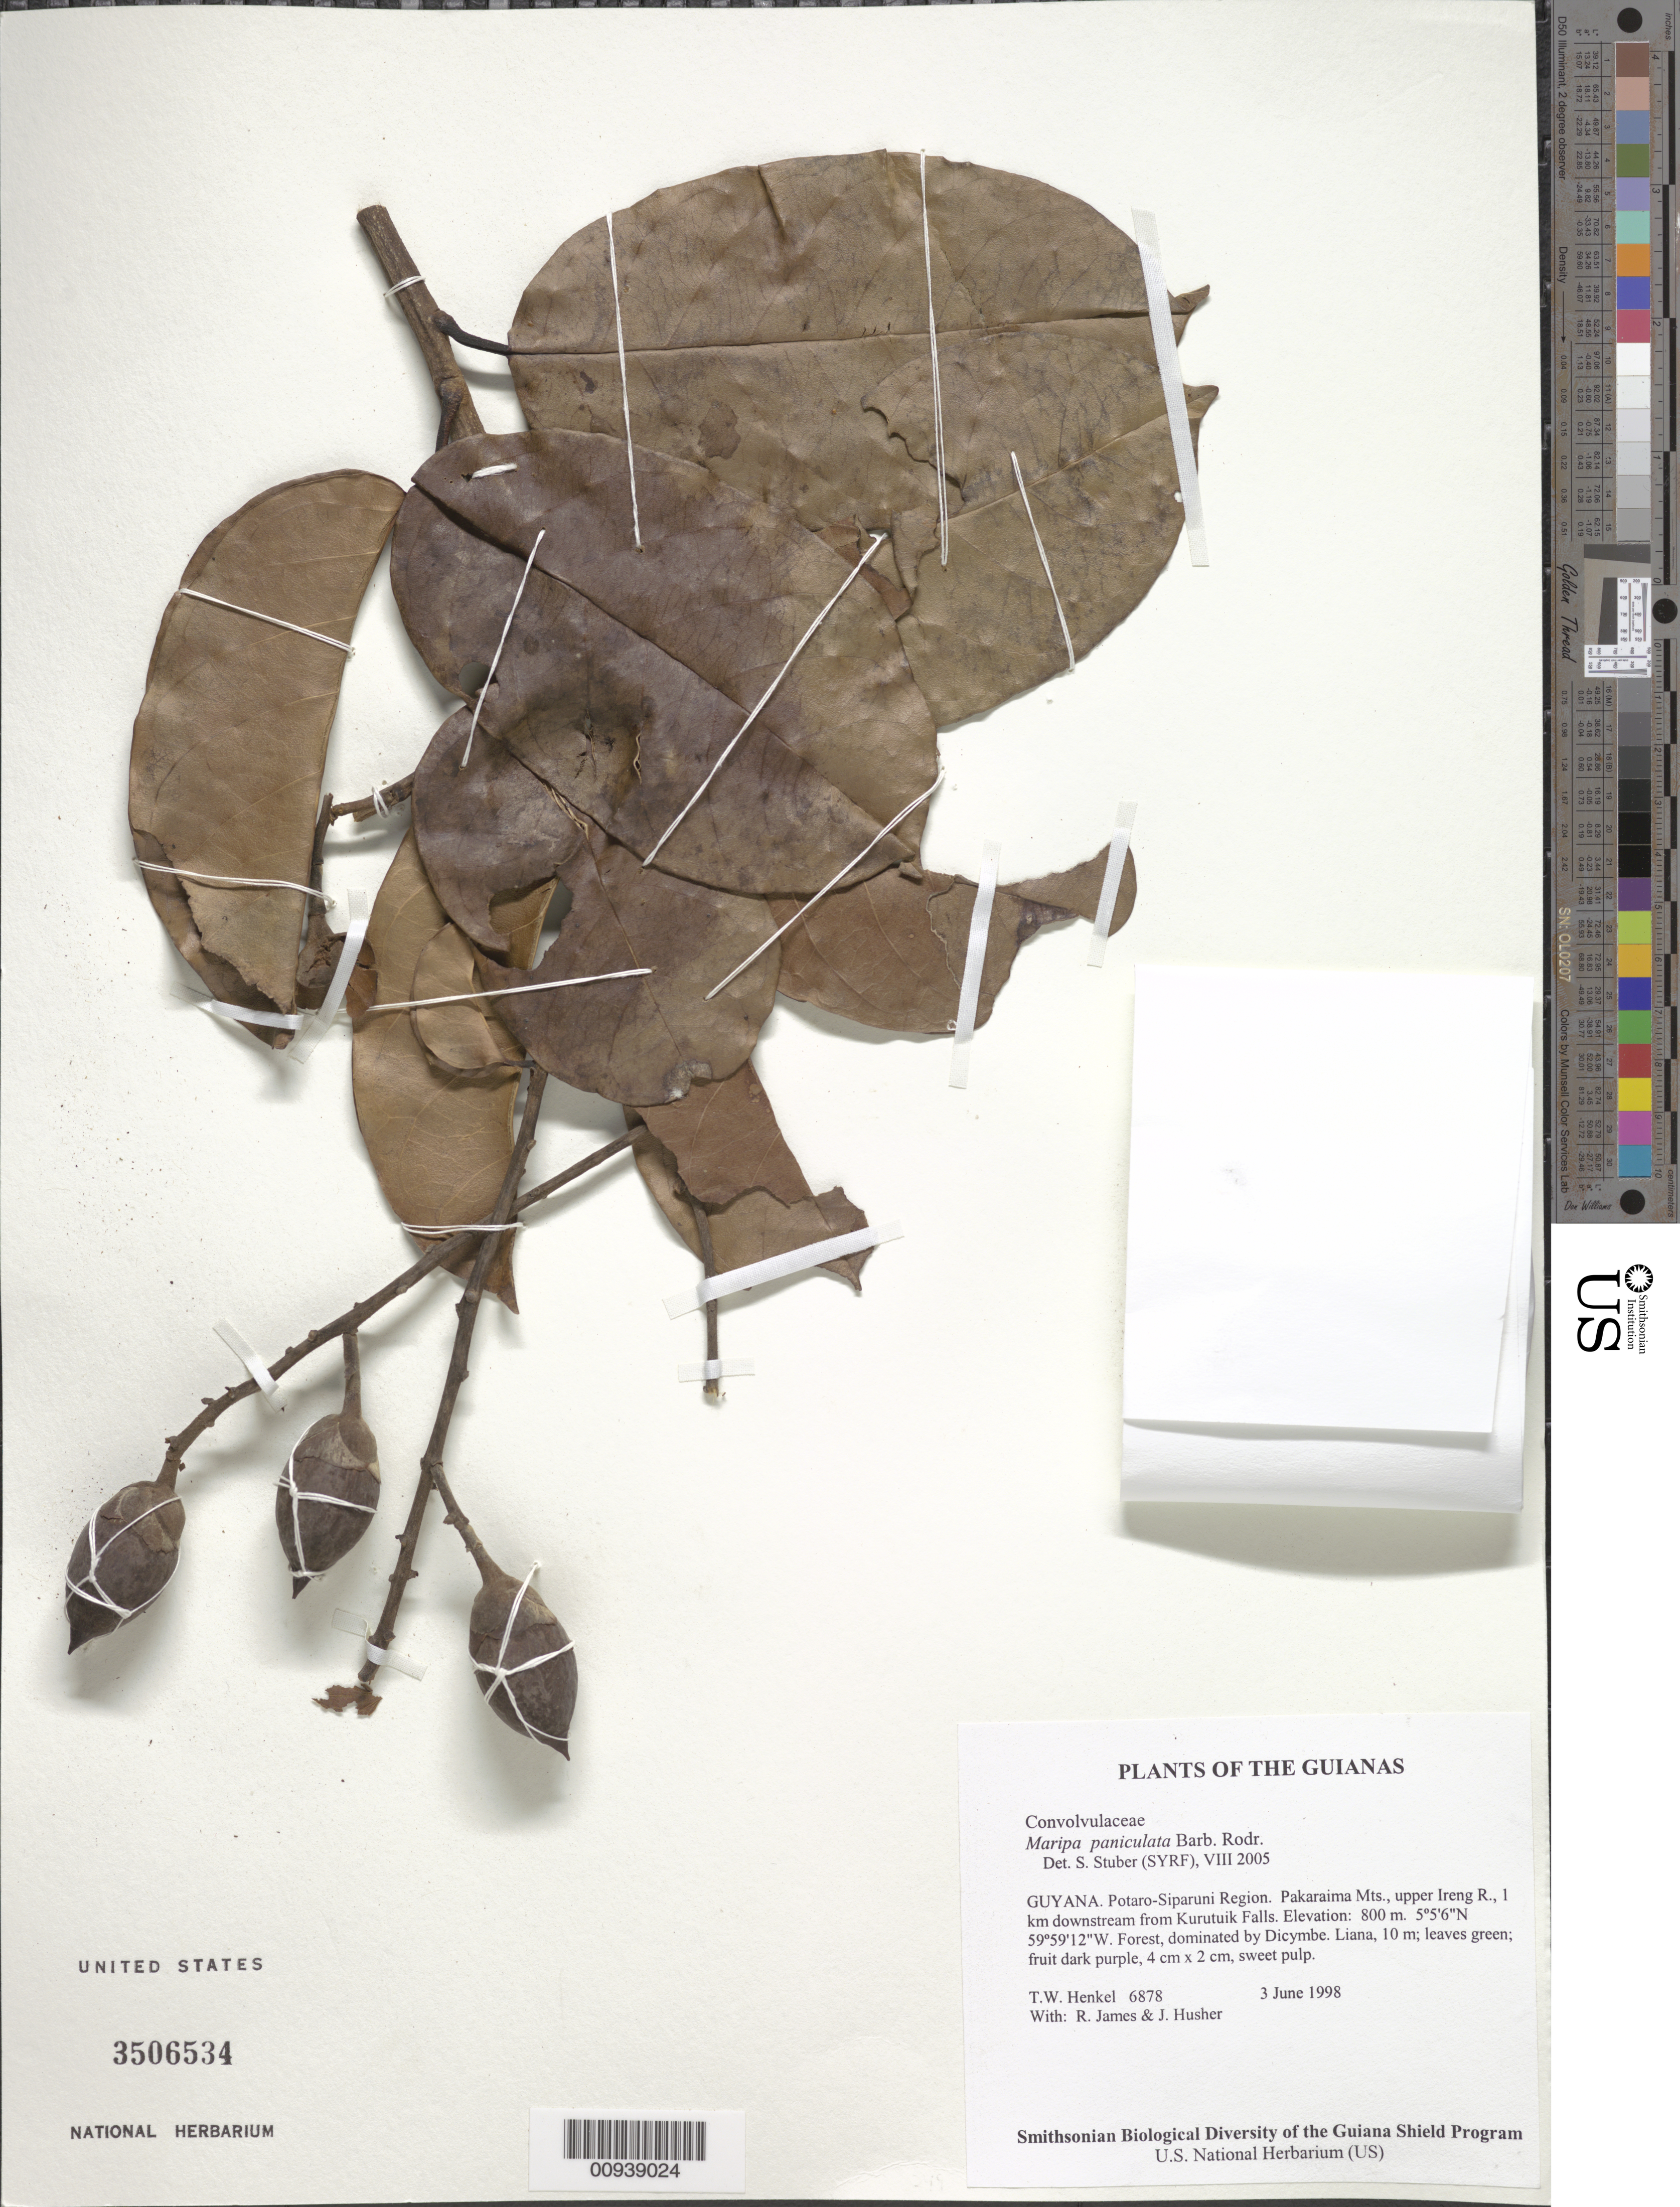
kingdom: Plantae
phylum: Tracheophyta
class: Magnoliopsida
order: Solanales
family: Convolvulaceae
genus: Maripa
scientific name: Maripa paniculata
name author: Barb. Rodr.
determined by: Stuber, S.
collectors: T. Henkel, R. James & J. Husher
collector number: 6878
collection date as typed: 3 June 1998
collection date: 1998-06-03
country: Guyana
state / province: Potaro-Siparuni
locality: Pakaraima Mts., upper Ireng R., 1 km downstream from Kurutuik Falls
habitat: Forest, dominated by Dicymbe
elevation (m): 800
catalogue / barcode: US 3506534